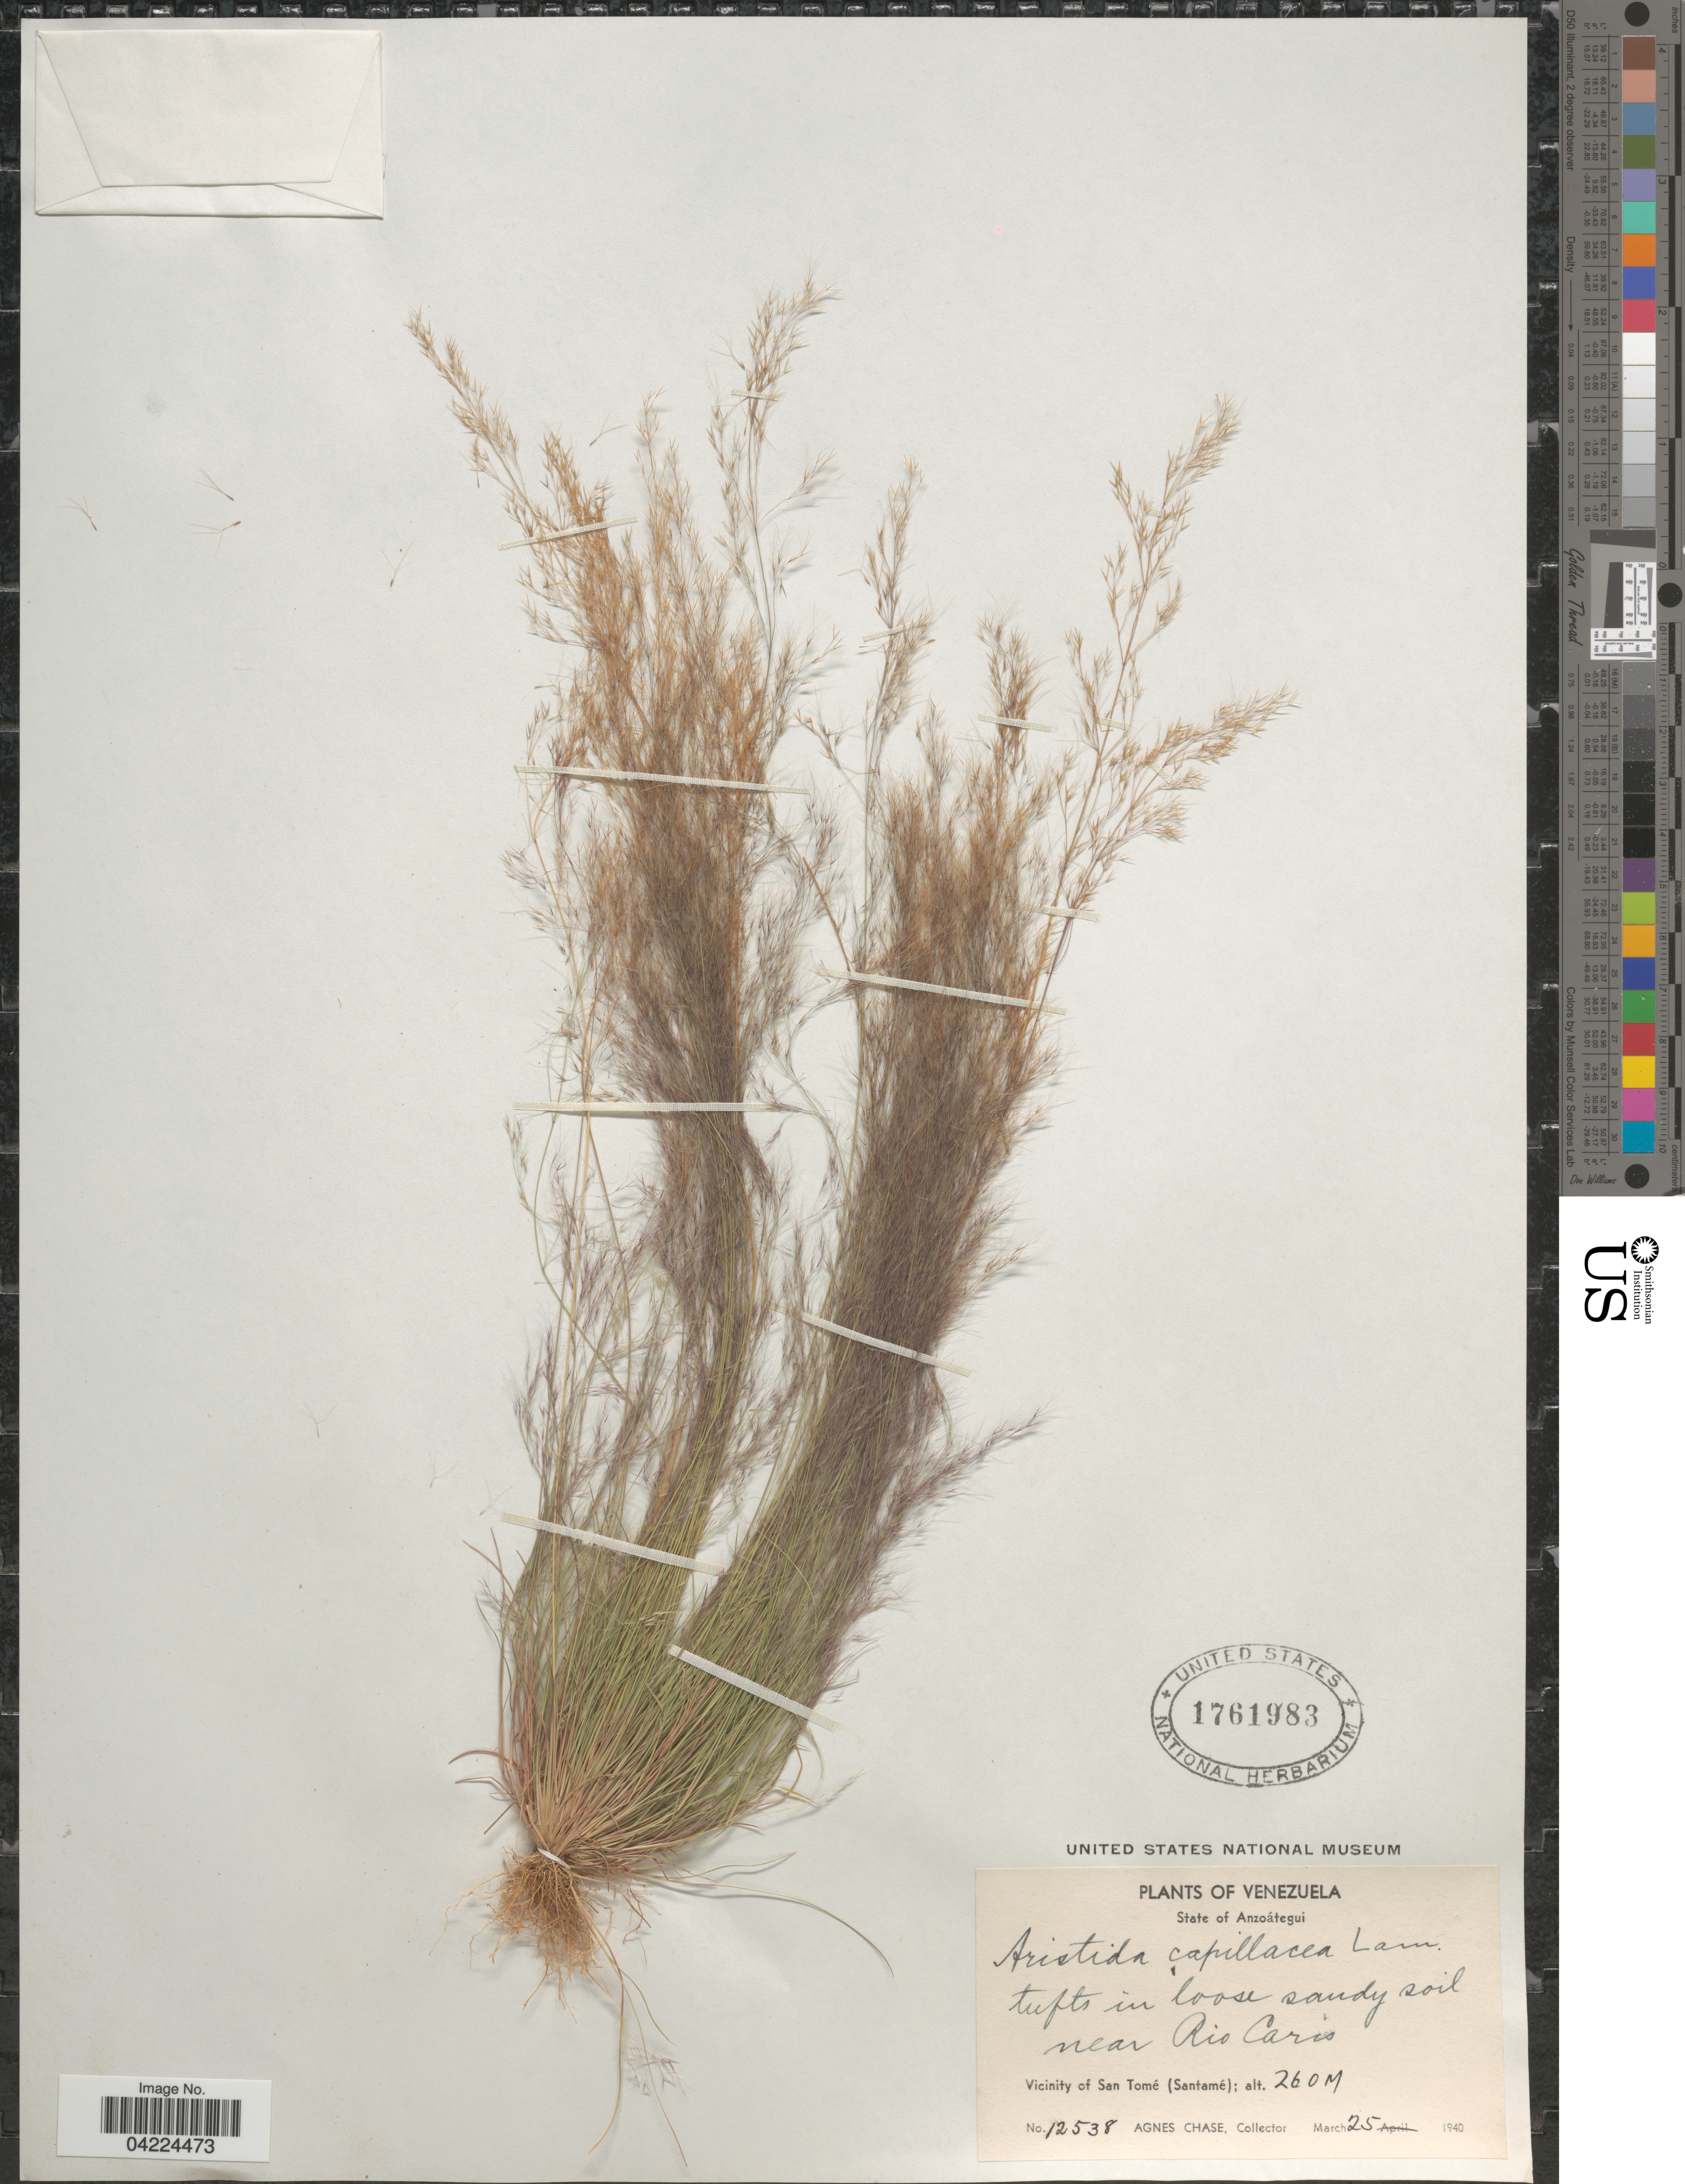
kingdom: Plantae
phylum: Tracheophyta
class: Liliopsida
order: Poales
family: Poaceae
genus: Aristida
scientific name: Aristida capillacea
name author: Lam.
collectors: A. Chase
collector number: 12538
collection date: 1940-03-25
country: Venezuela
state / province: Anzoategui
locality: Tufts in loose sandy soil near Rio Caris. Vicinity of San Tomé (Santamé).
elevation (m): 260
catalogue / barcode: US 1761983